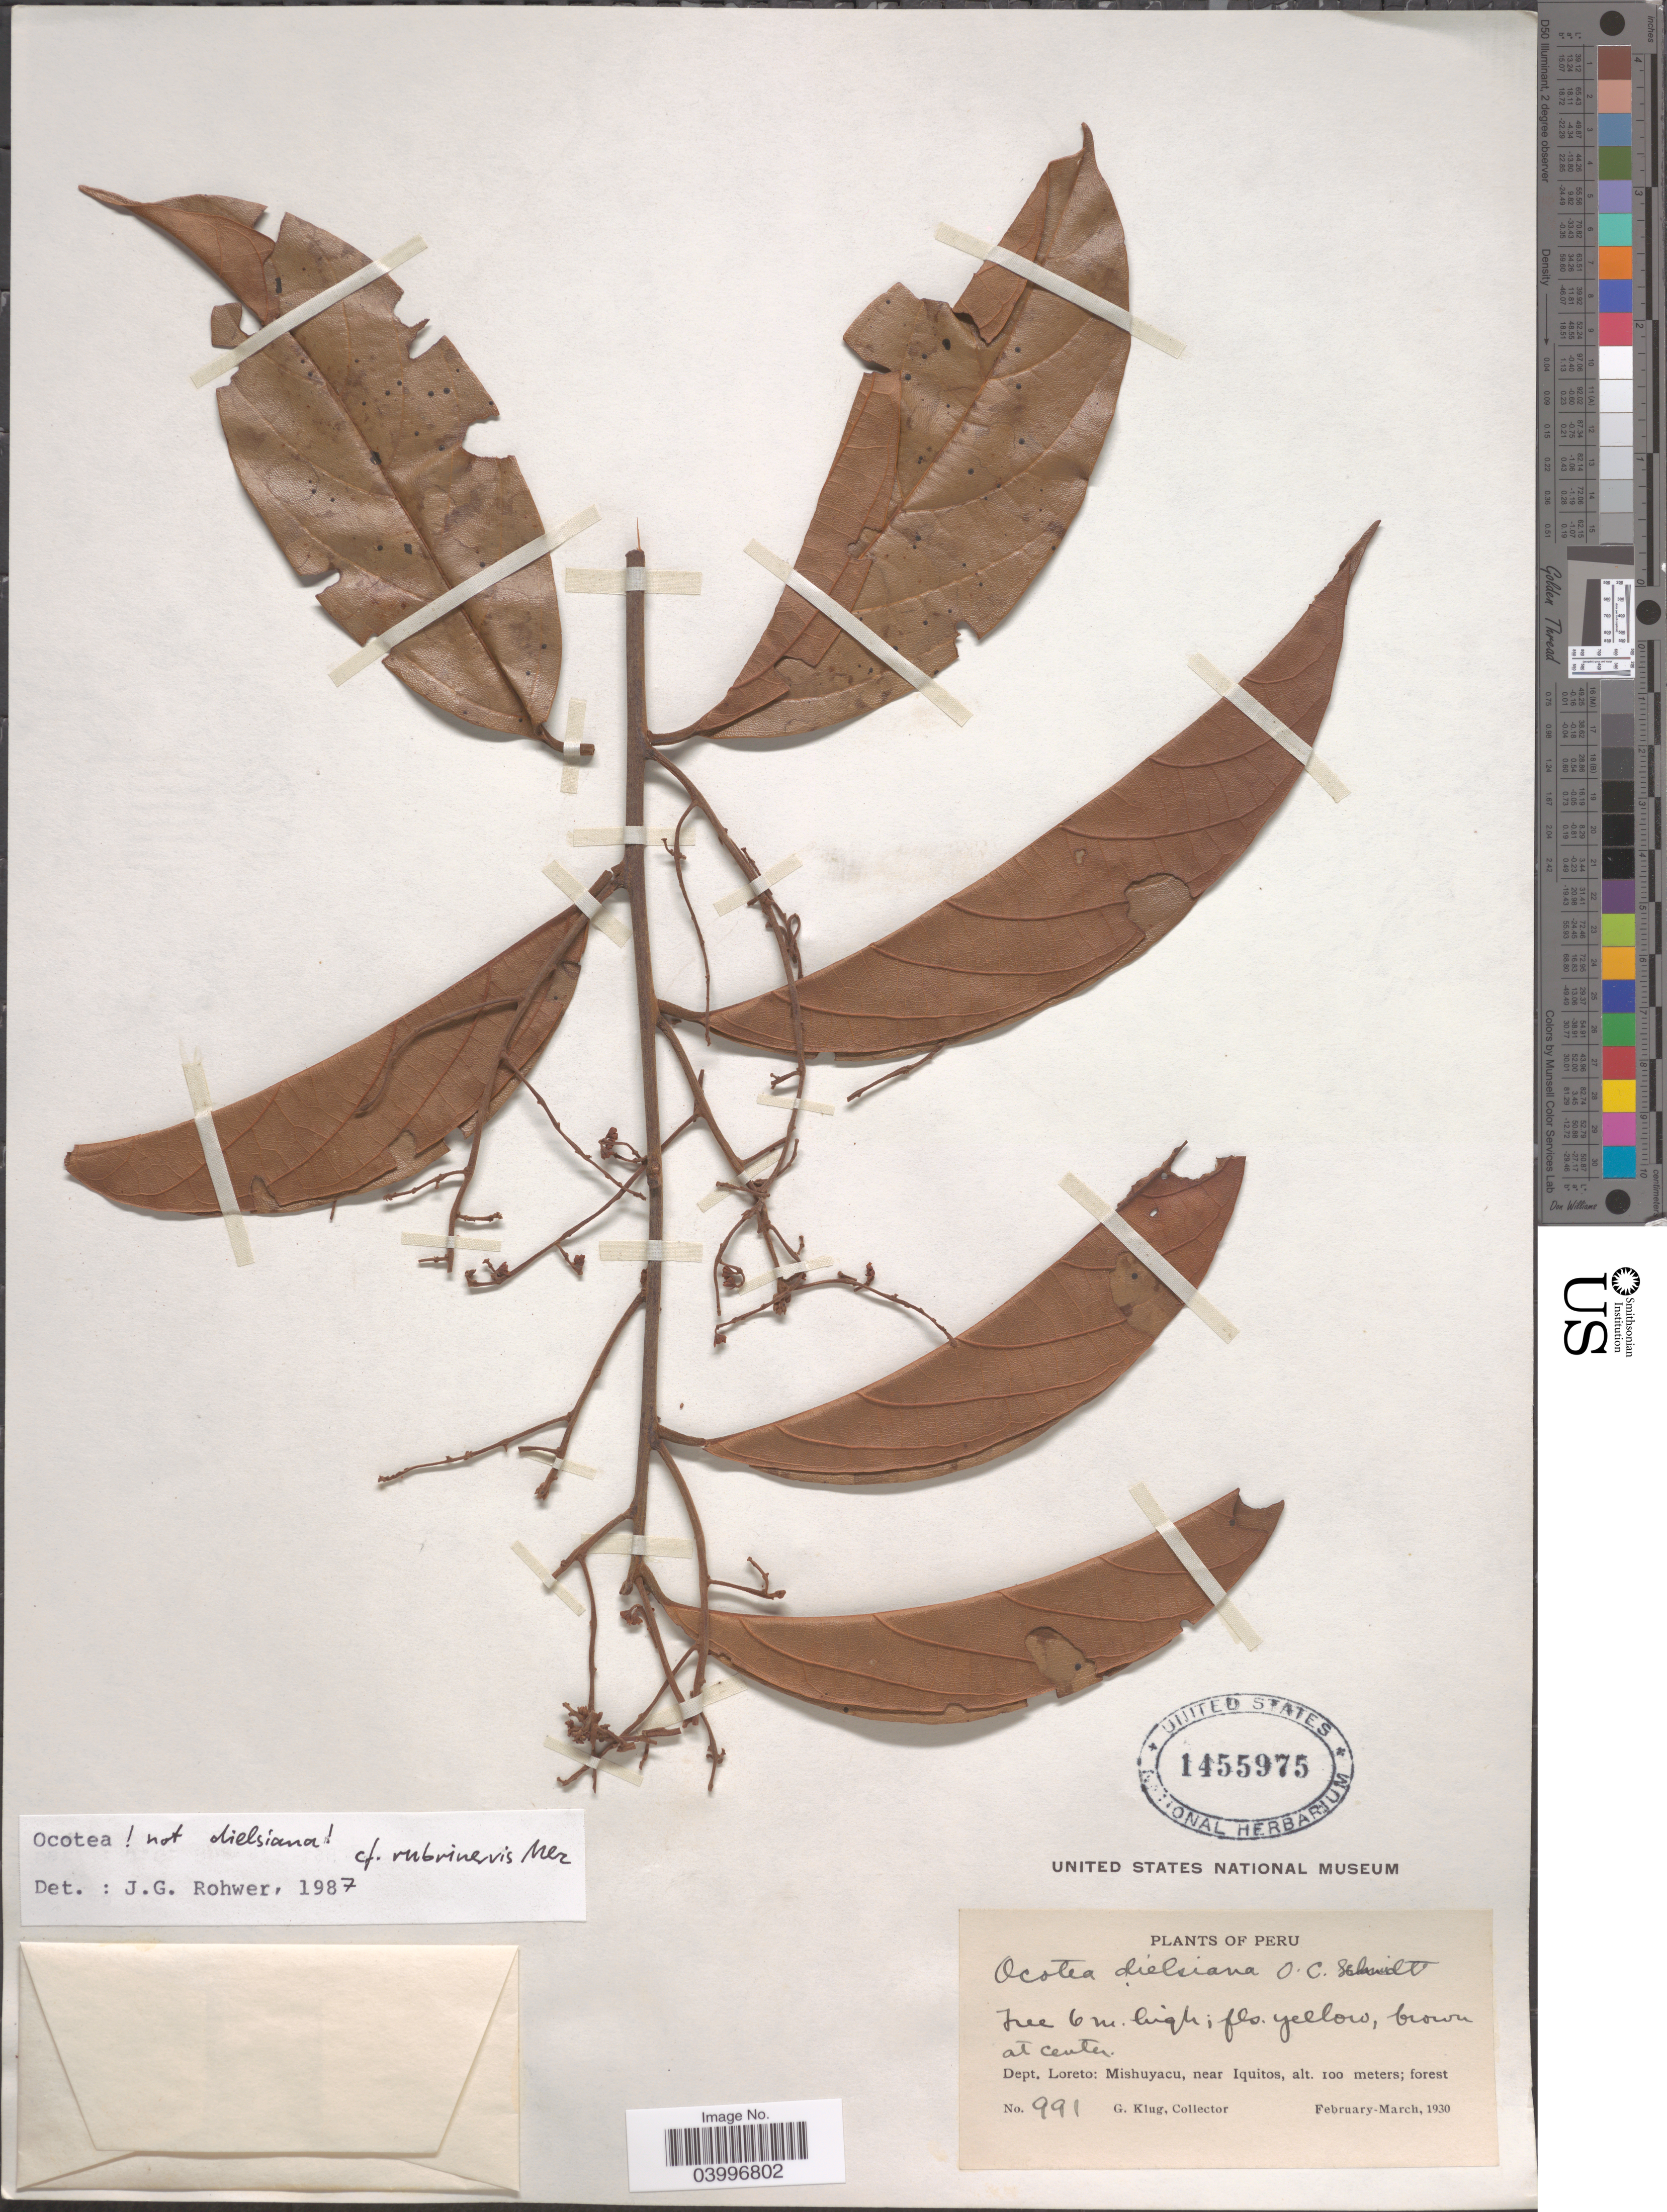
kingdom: Plantae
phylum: Tracheophyta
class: Magnoliopsida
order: Laurales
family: Lauraceae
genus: Ocotea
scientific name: Ocotea rubrinervis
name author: Mez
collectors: G. Klug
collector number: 991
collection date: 1930-02/1930-03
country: Peru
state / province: Loreto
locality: Dept. Loreto: Mishuyacu, near Iquitos.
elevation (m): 100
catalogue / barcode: US 1455975